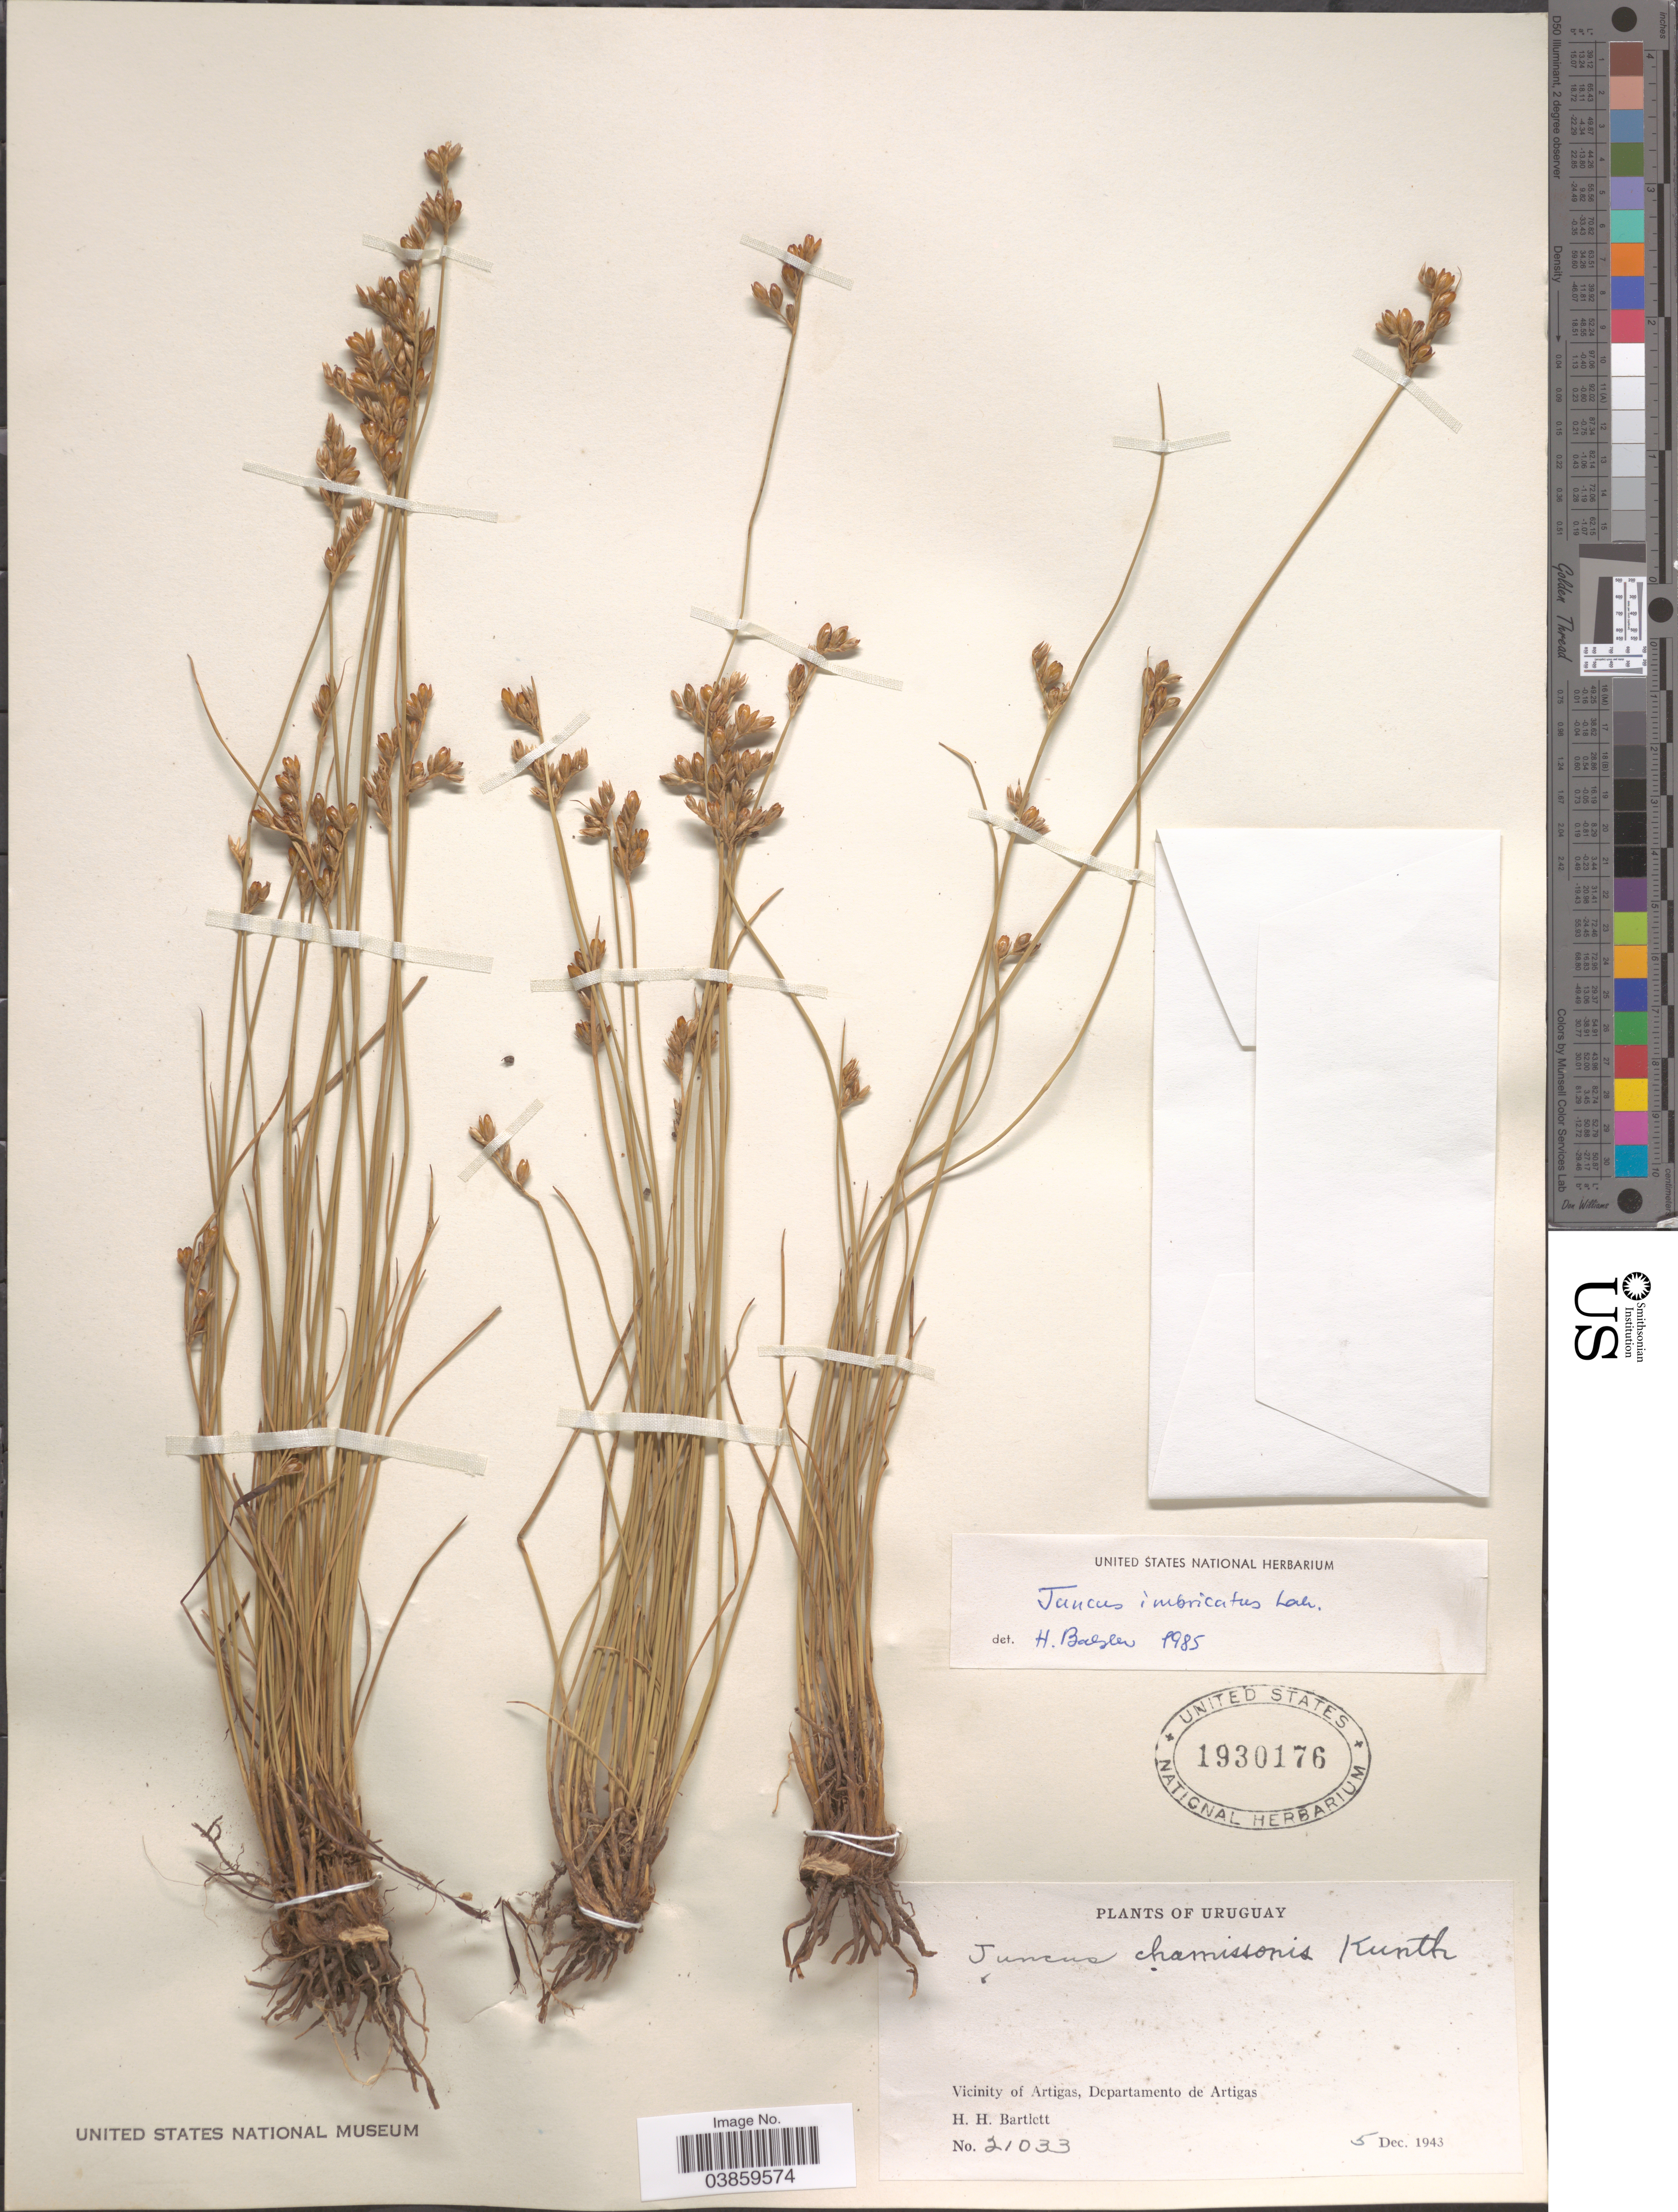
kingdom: Plantae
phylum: Tracheophyta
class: Liliopsida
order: Poales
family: Juncaceae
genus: Juncus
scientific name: Juncus imbricatus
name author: Laharpe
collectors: H. H. Bartlett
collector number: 21033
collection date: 1943-12-05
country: Uruguay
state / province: Artigas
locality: Vicinity of Artigas, Departamento de Artigas.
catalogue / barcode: US 1930176